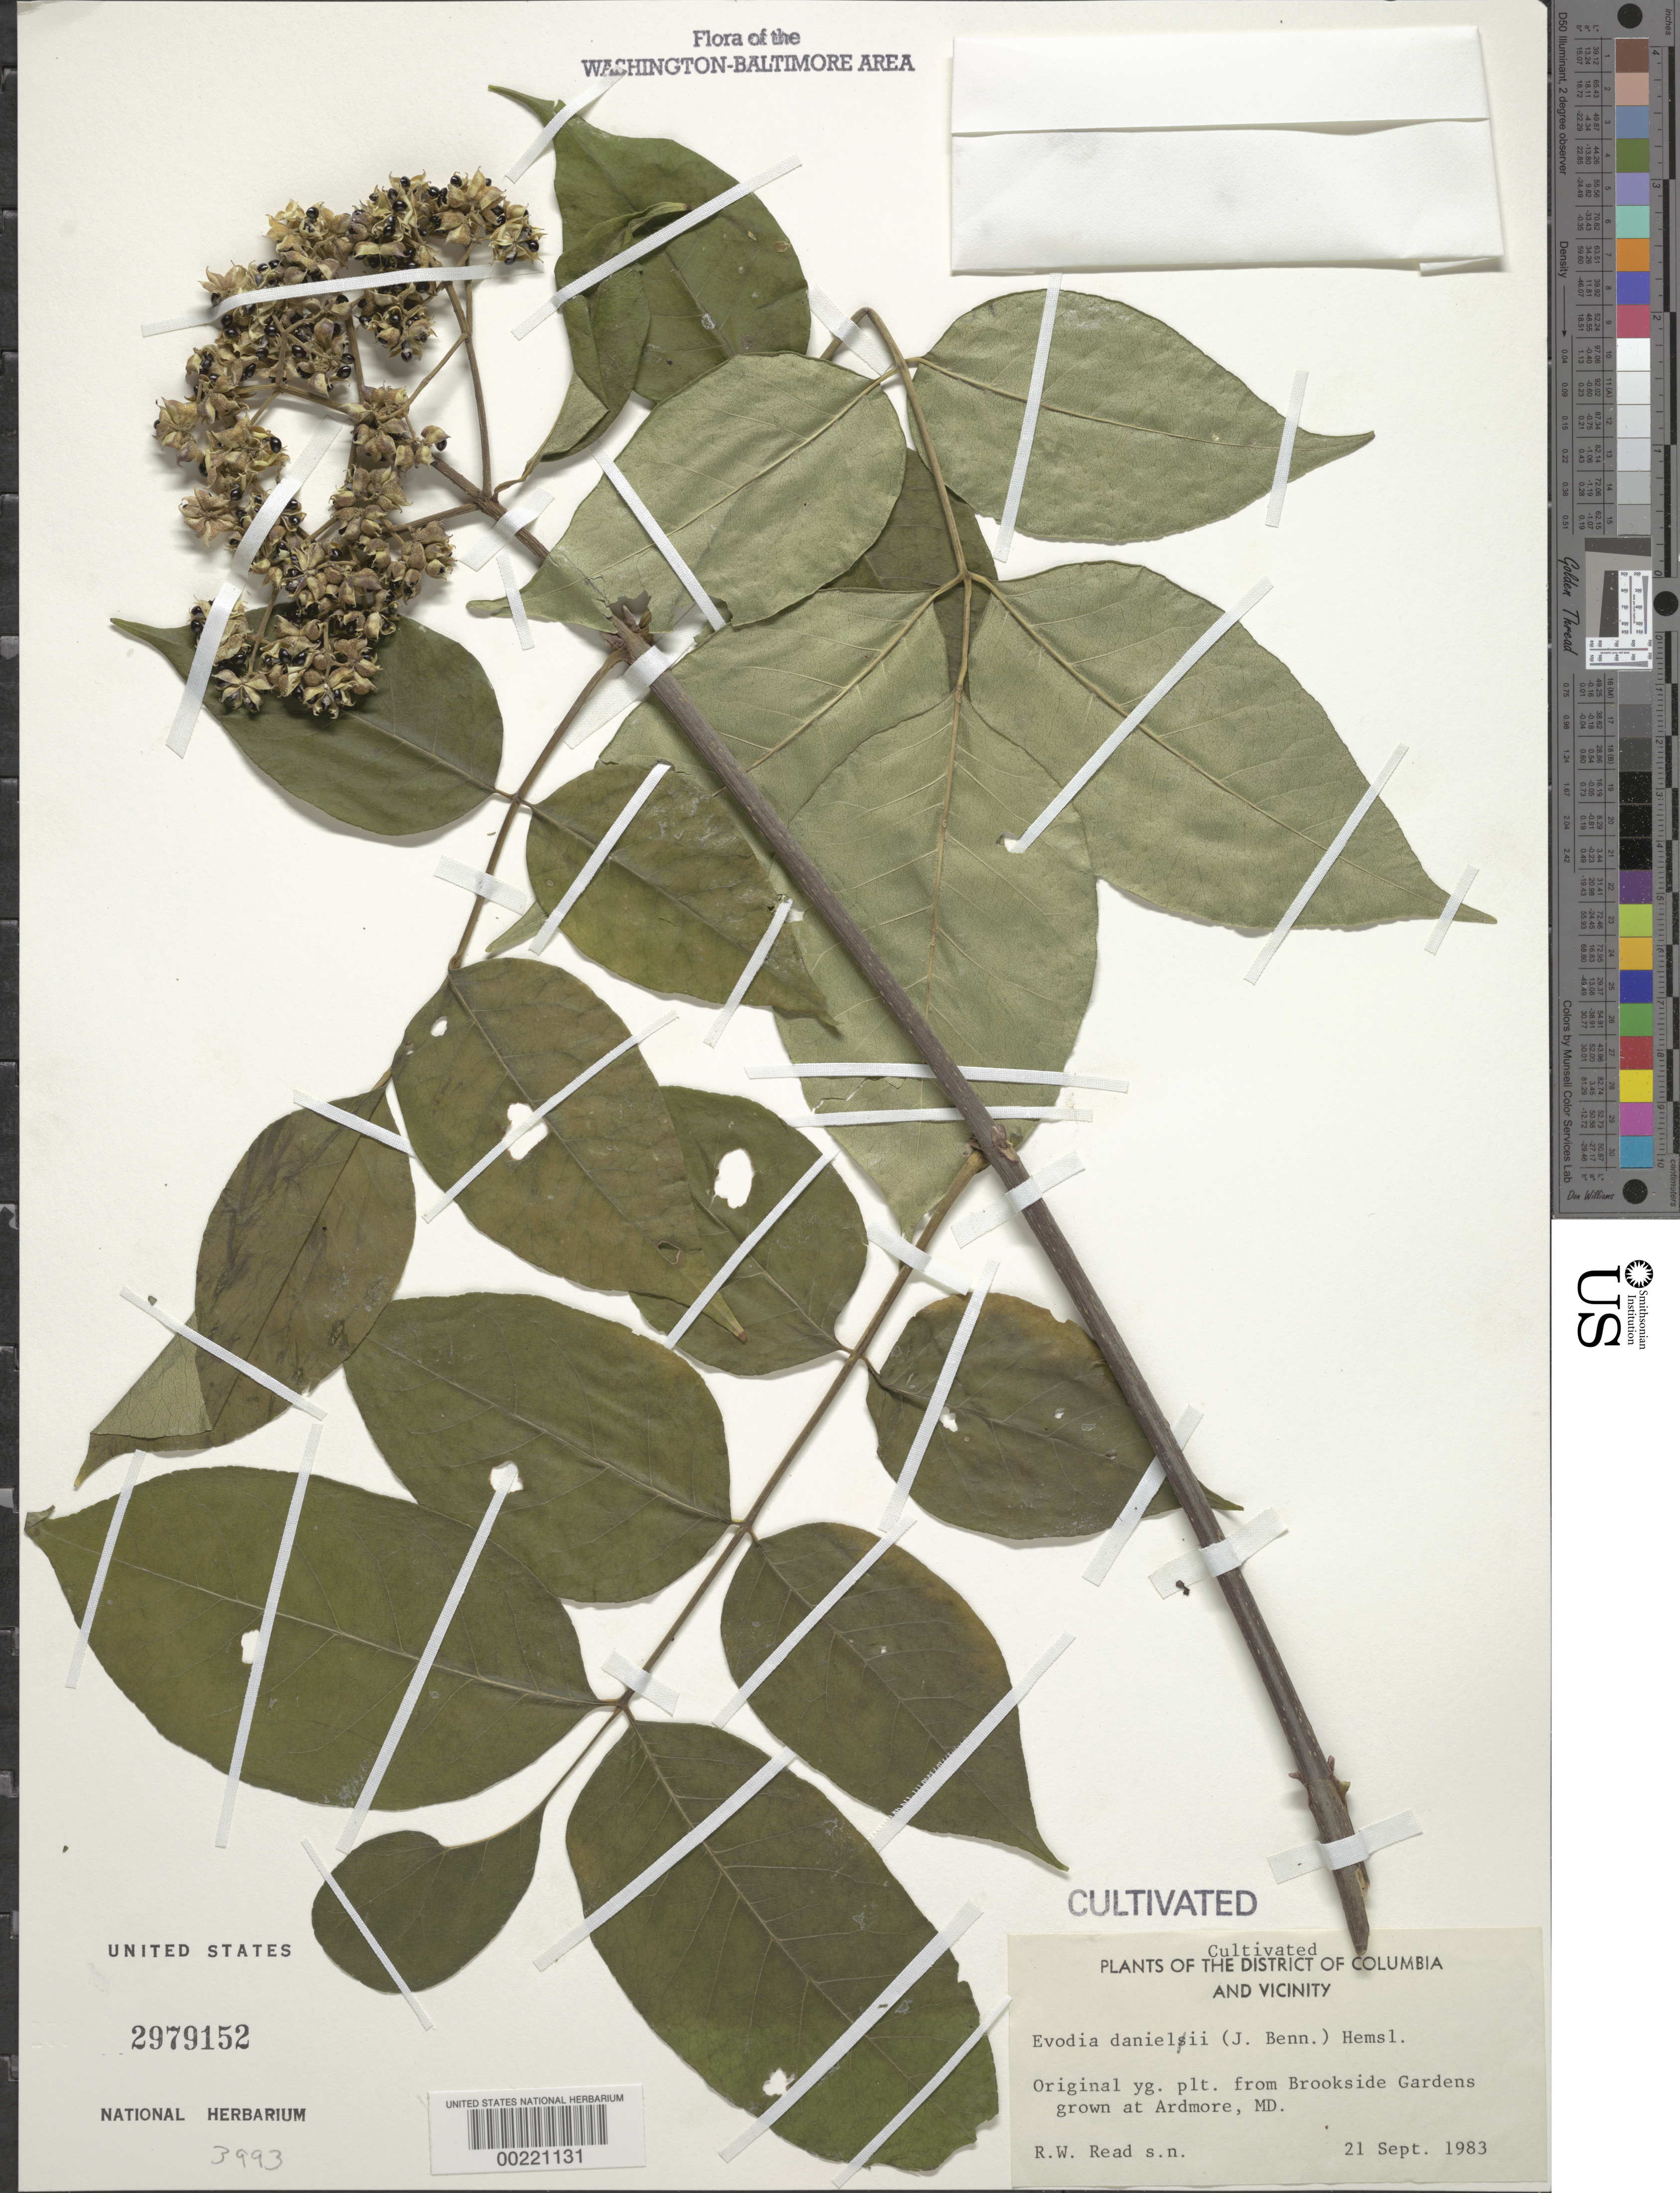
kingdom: Plantae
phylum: Tracheophyta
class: Magnoliopsida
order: Sapindales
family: Rutaceae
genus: Tetradium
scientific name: Tetradium daniellii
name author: (Benn.) T.G. Hartley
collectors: R. W. Read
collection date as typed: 21 Sep 1983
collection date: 1983-09-21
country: United States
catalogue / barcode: US 2979152